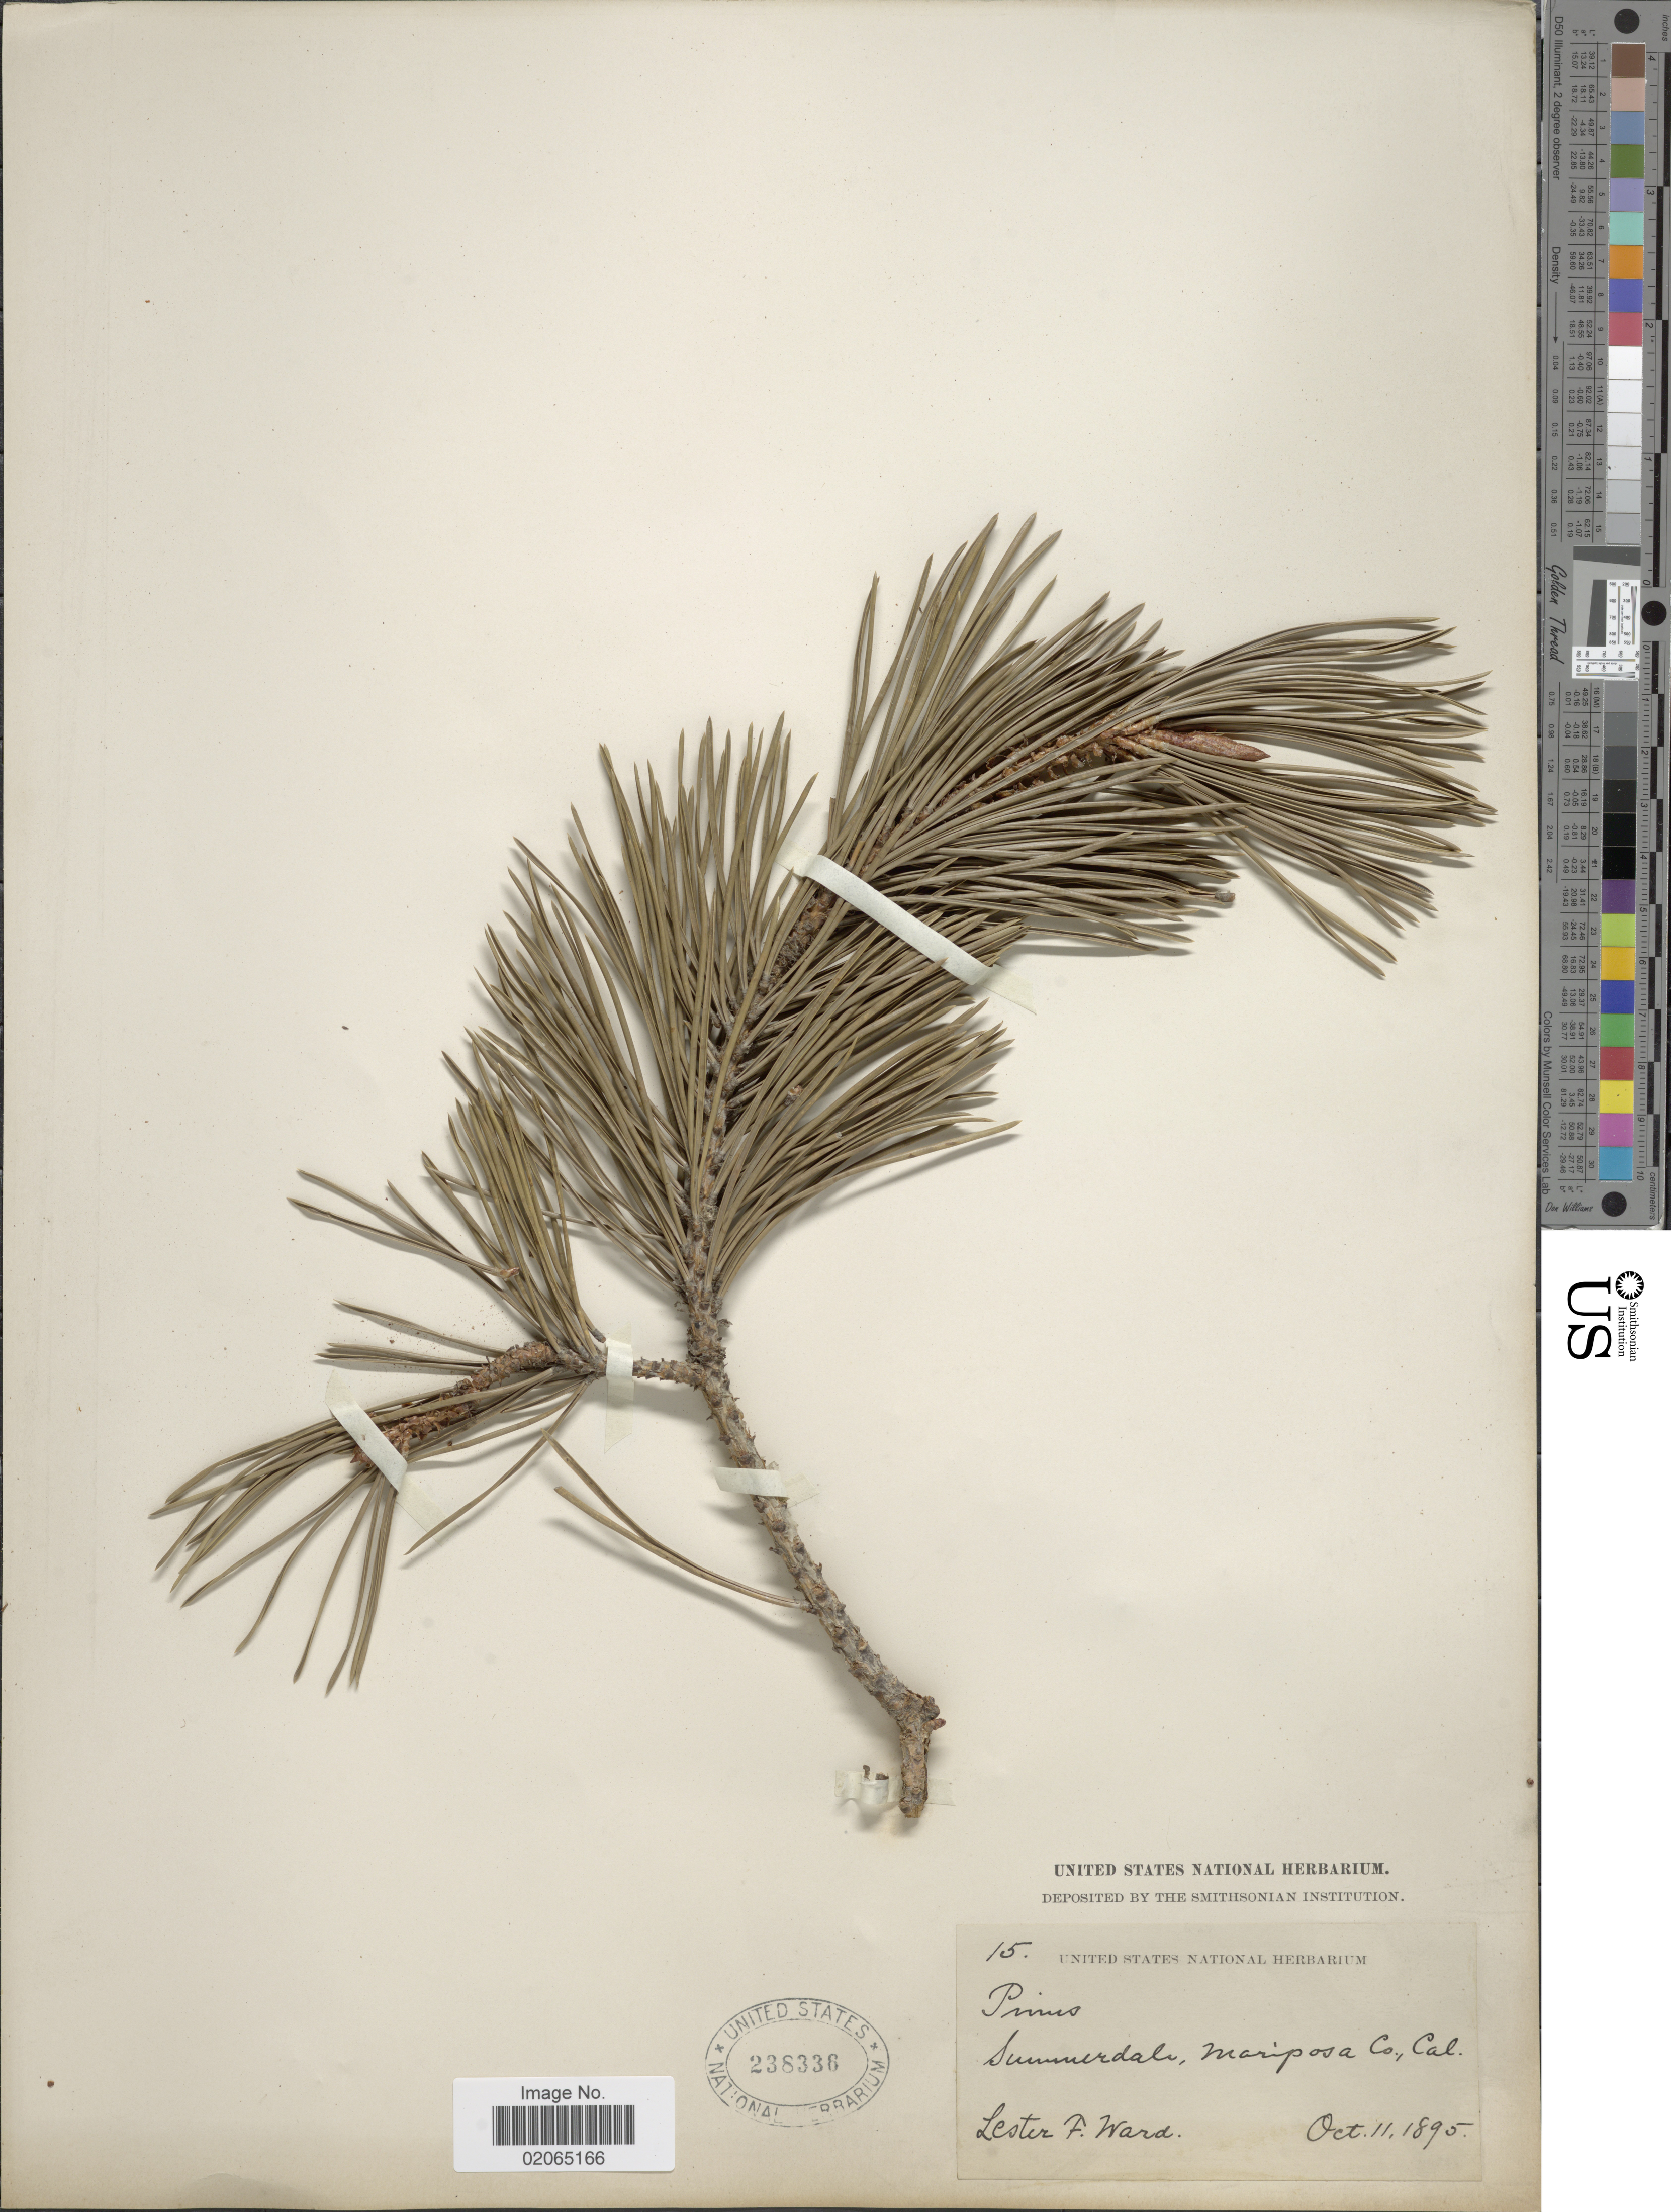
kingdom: Plantae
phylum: Tracheophyta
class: Pinopsida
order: Pinales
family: Pinaceae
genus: Pinus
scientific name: Pinus sp.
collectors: L. F. Ward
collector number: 15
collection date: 1895-10-11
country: United States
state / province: California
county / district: Mariposa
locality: Summerdal, Mariposa Co.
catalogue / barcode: US 238336